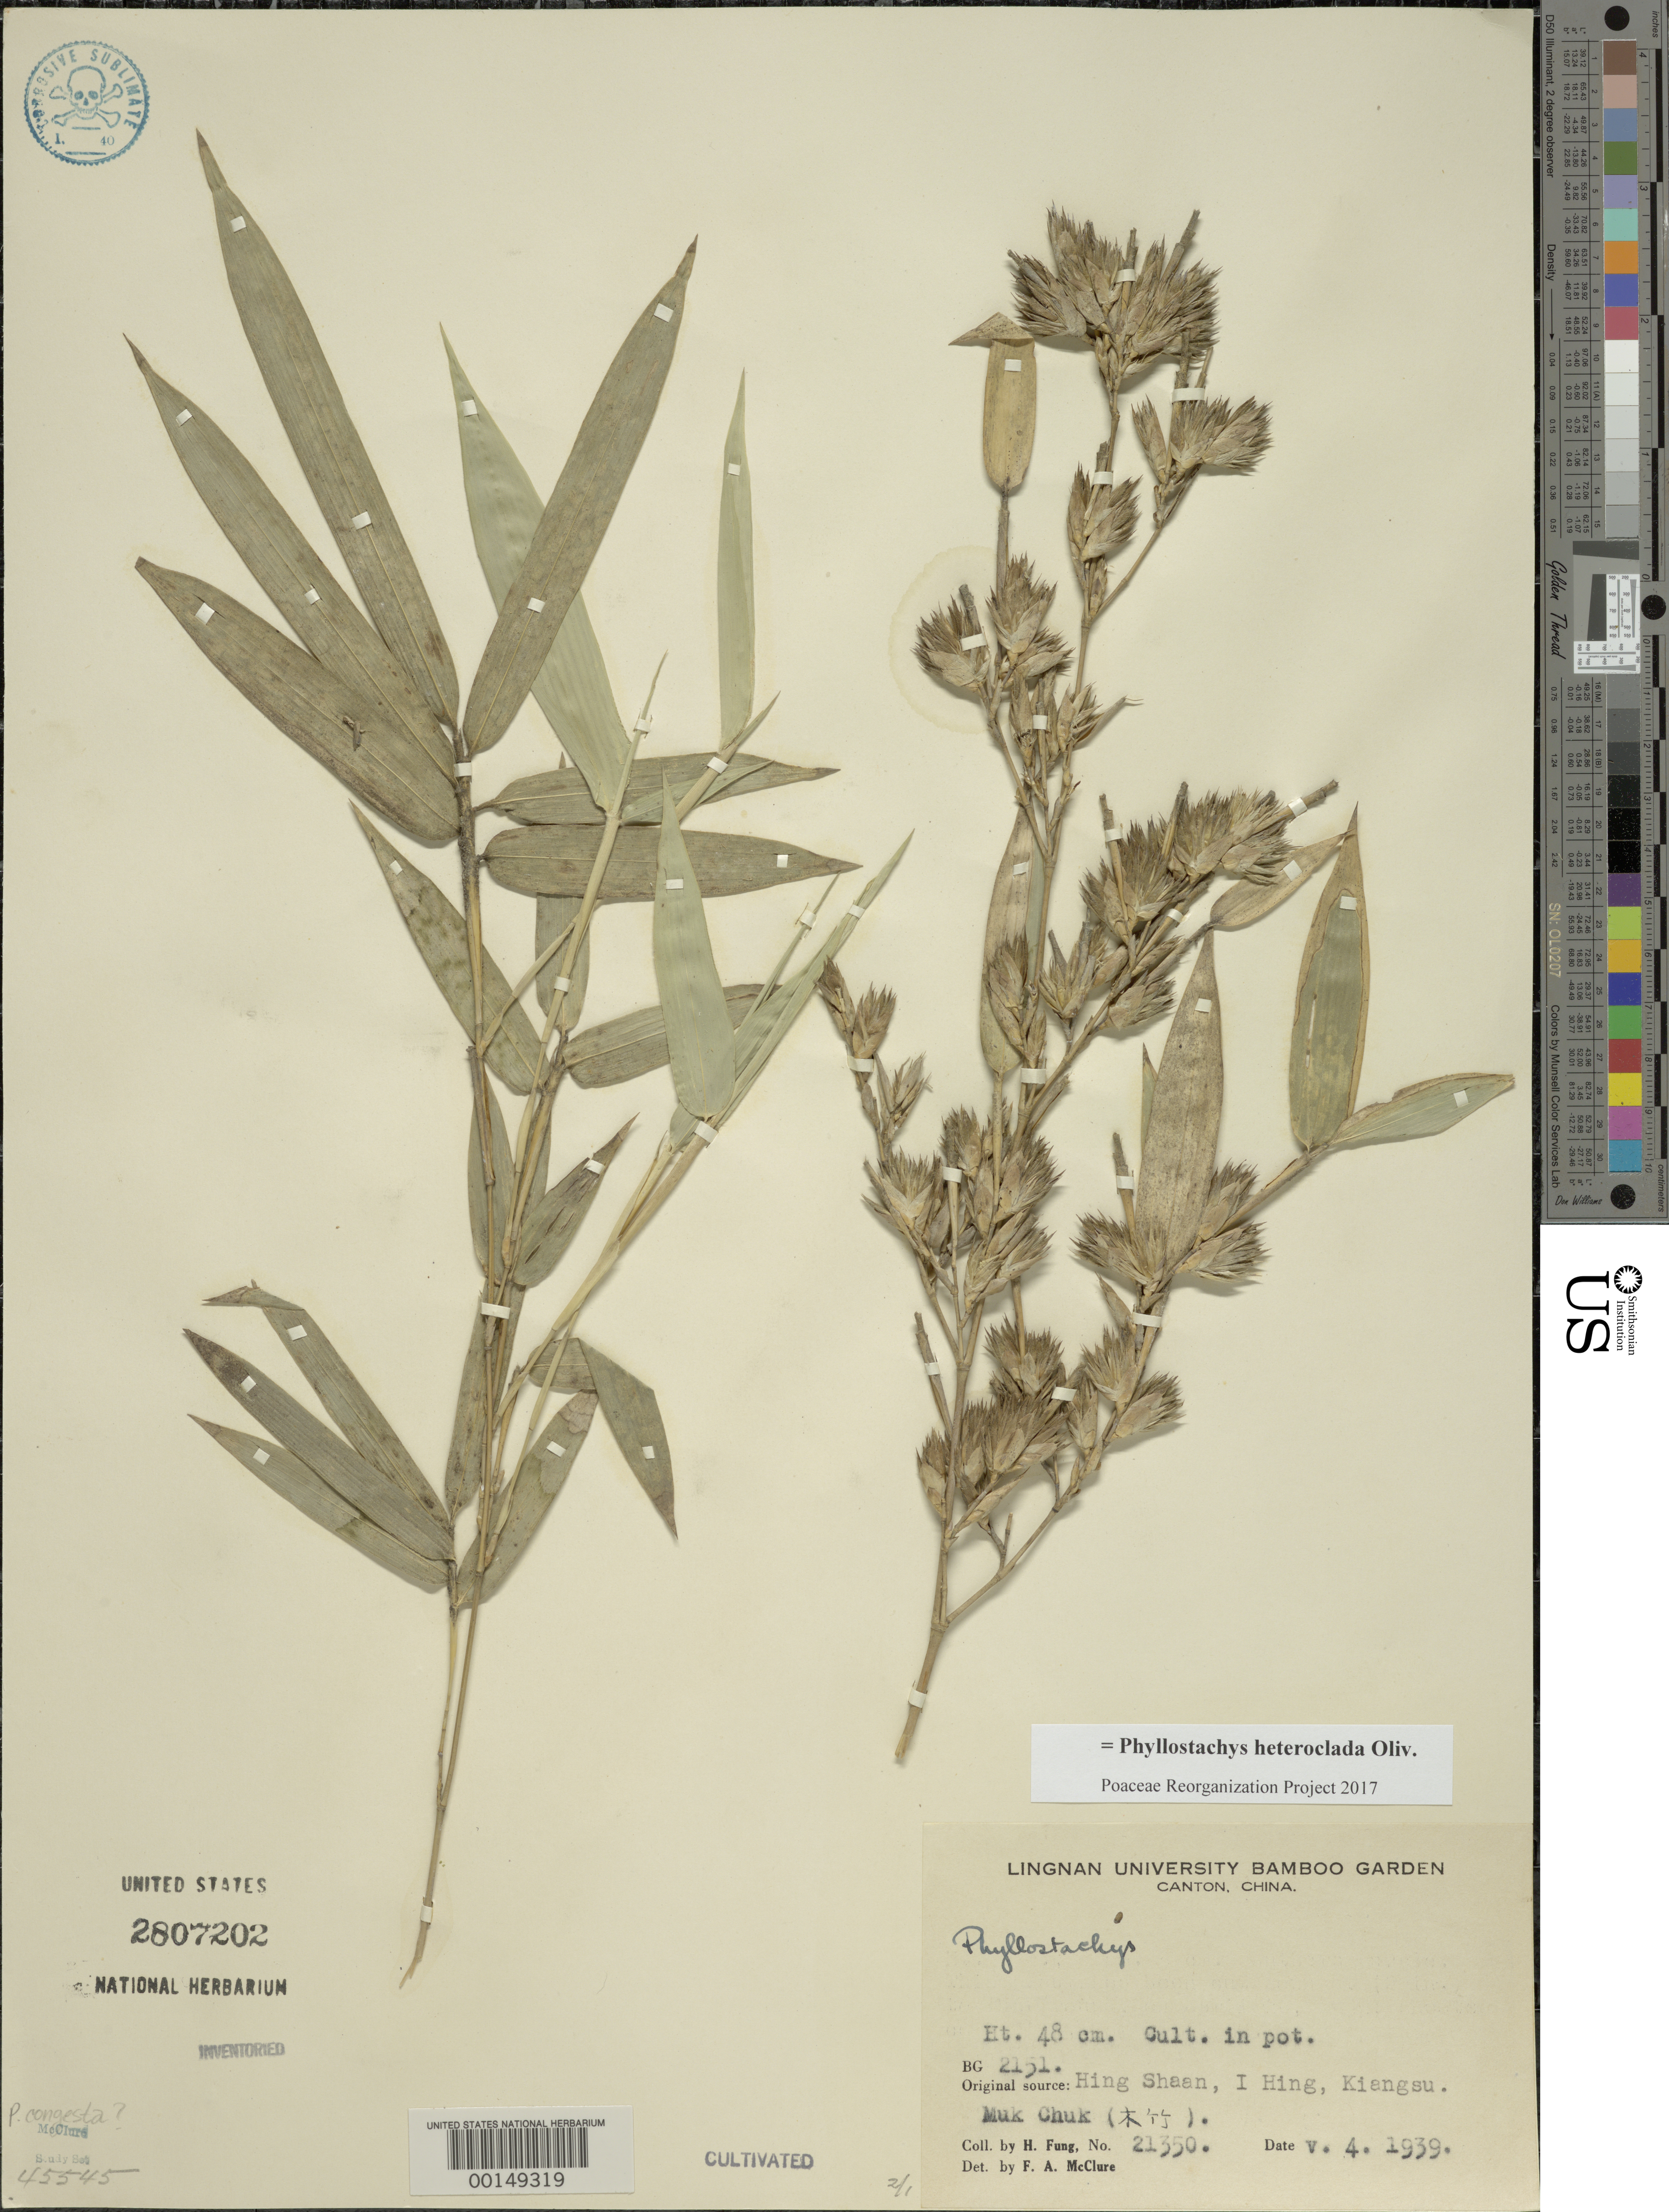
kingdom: Plantae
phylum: Tracheophyta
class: Liliopsida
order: Poales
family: Poaceae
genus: Phyllostachys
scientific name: Phyllostachys heteroclada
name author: Oliv.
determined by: Poaceae Reorganization Project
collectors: H. L. Fung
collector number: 21350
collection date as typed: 04 May 1939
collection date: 1939-05-04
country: China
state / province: Jiangsu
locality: Hing shaan, i hing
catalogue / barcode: US 2807202